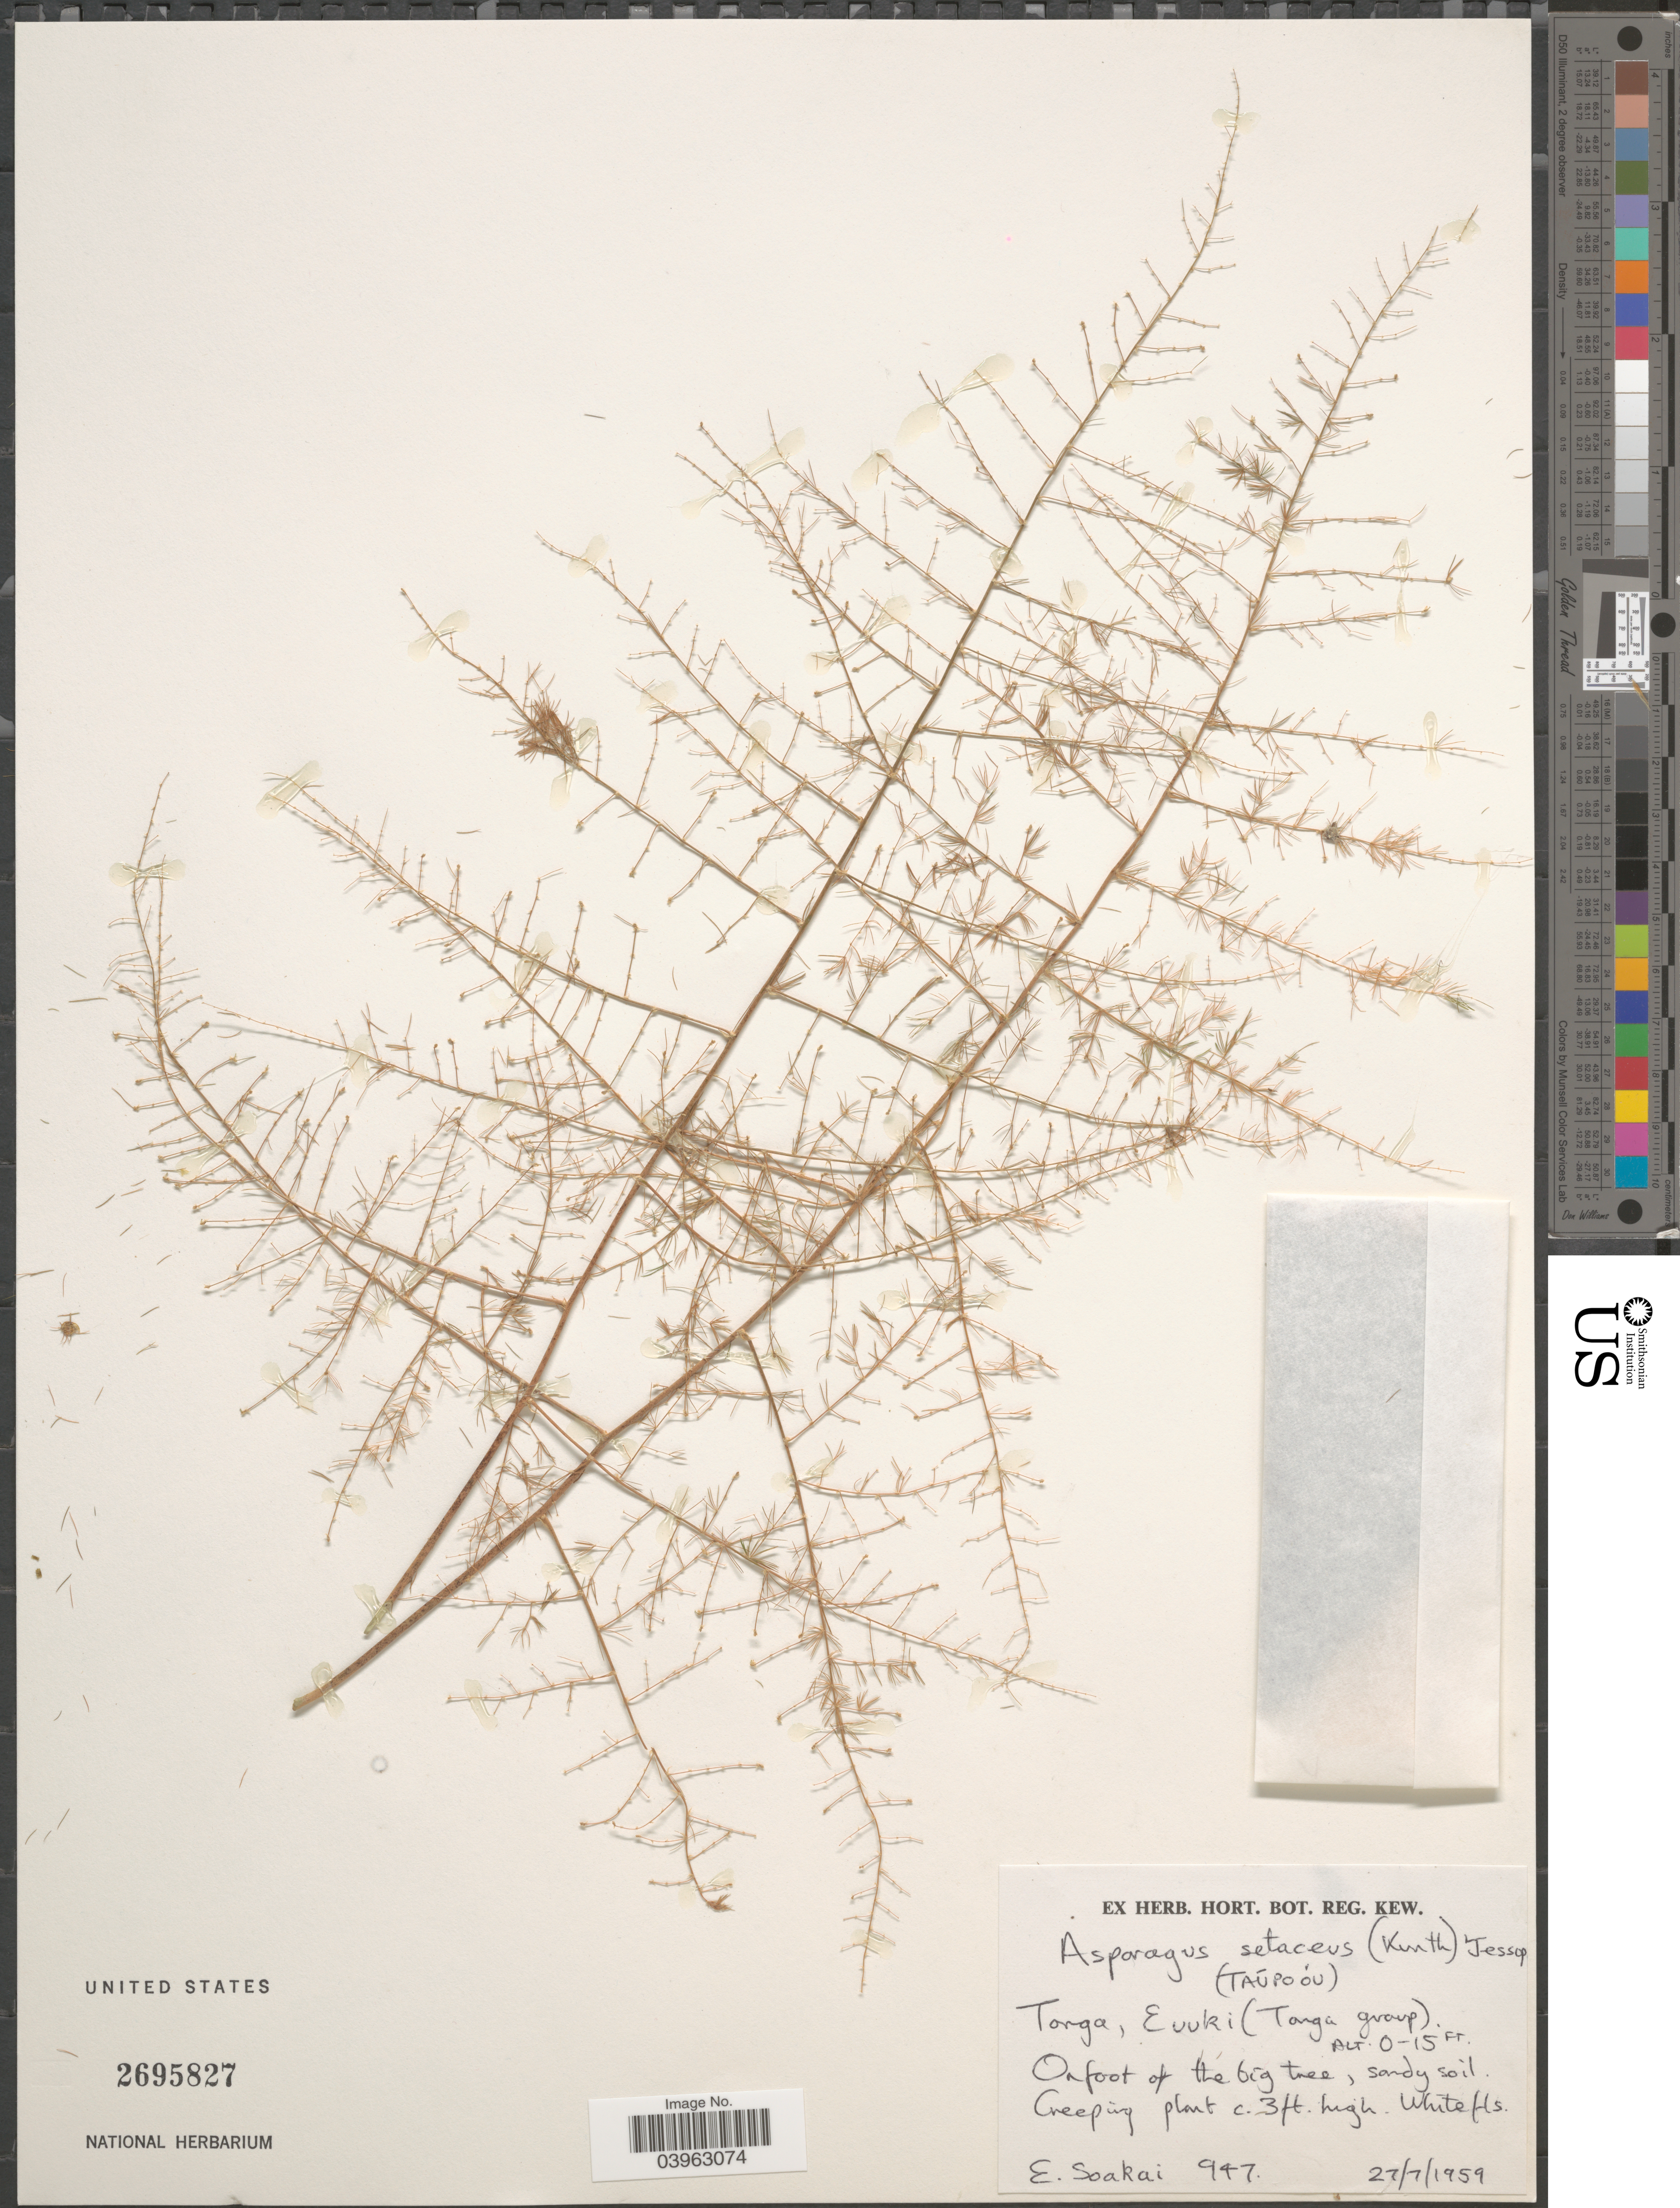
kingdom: Plantae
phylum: Tracheophyta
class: Liliopsida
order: Asparagales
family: Asparagaceae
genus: Asparagus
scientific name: Asparagus setaceus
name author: (Kunth) Jessop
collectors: E. Soakai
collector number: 947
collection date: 1959-07-27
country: Tonga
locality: Euuki (Tonga group).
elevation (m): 0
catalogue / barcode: US 2695827